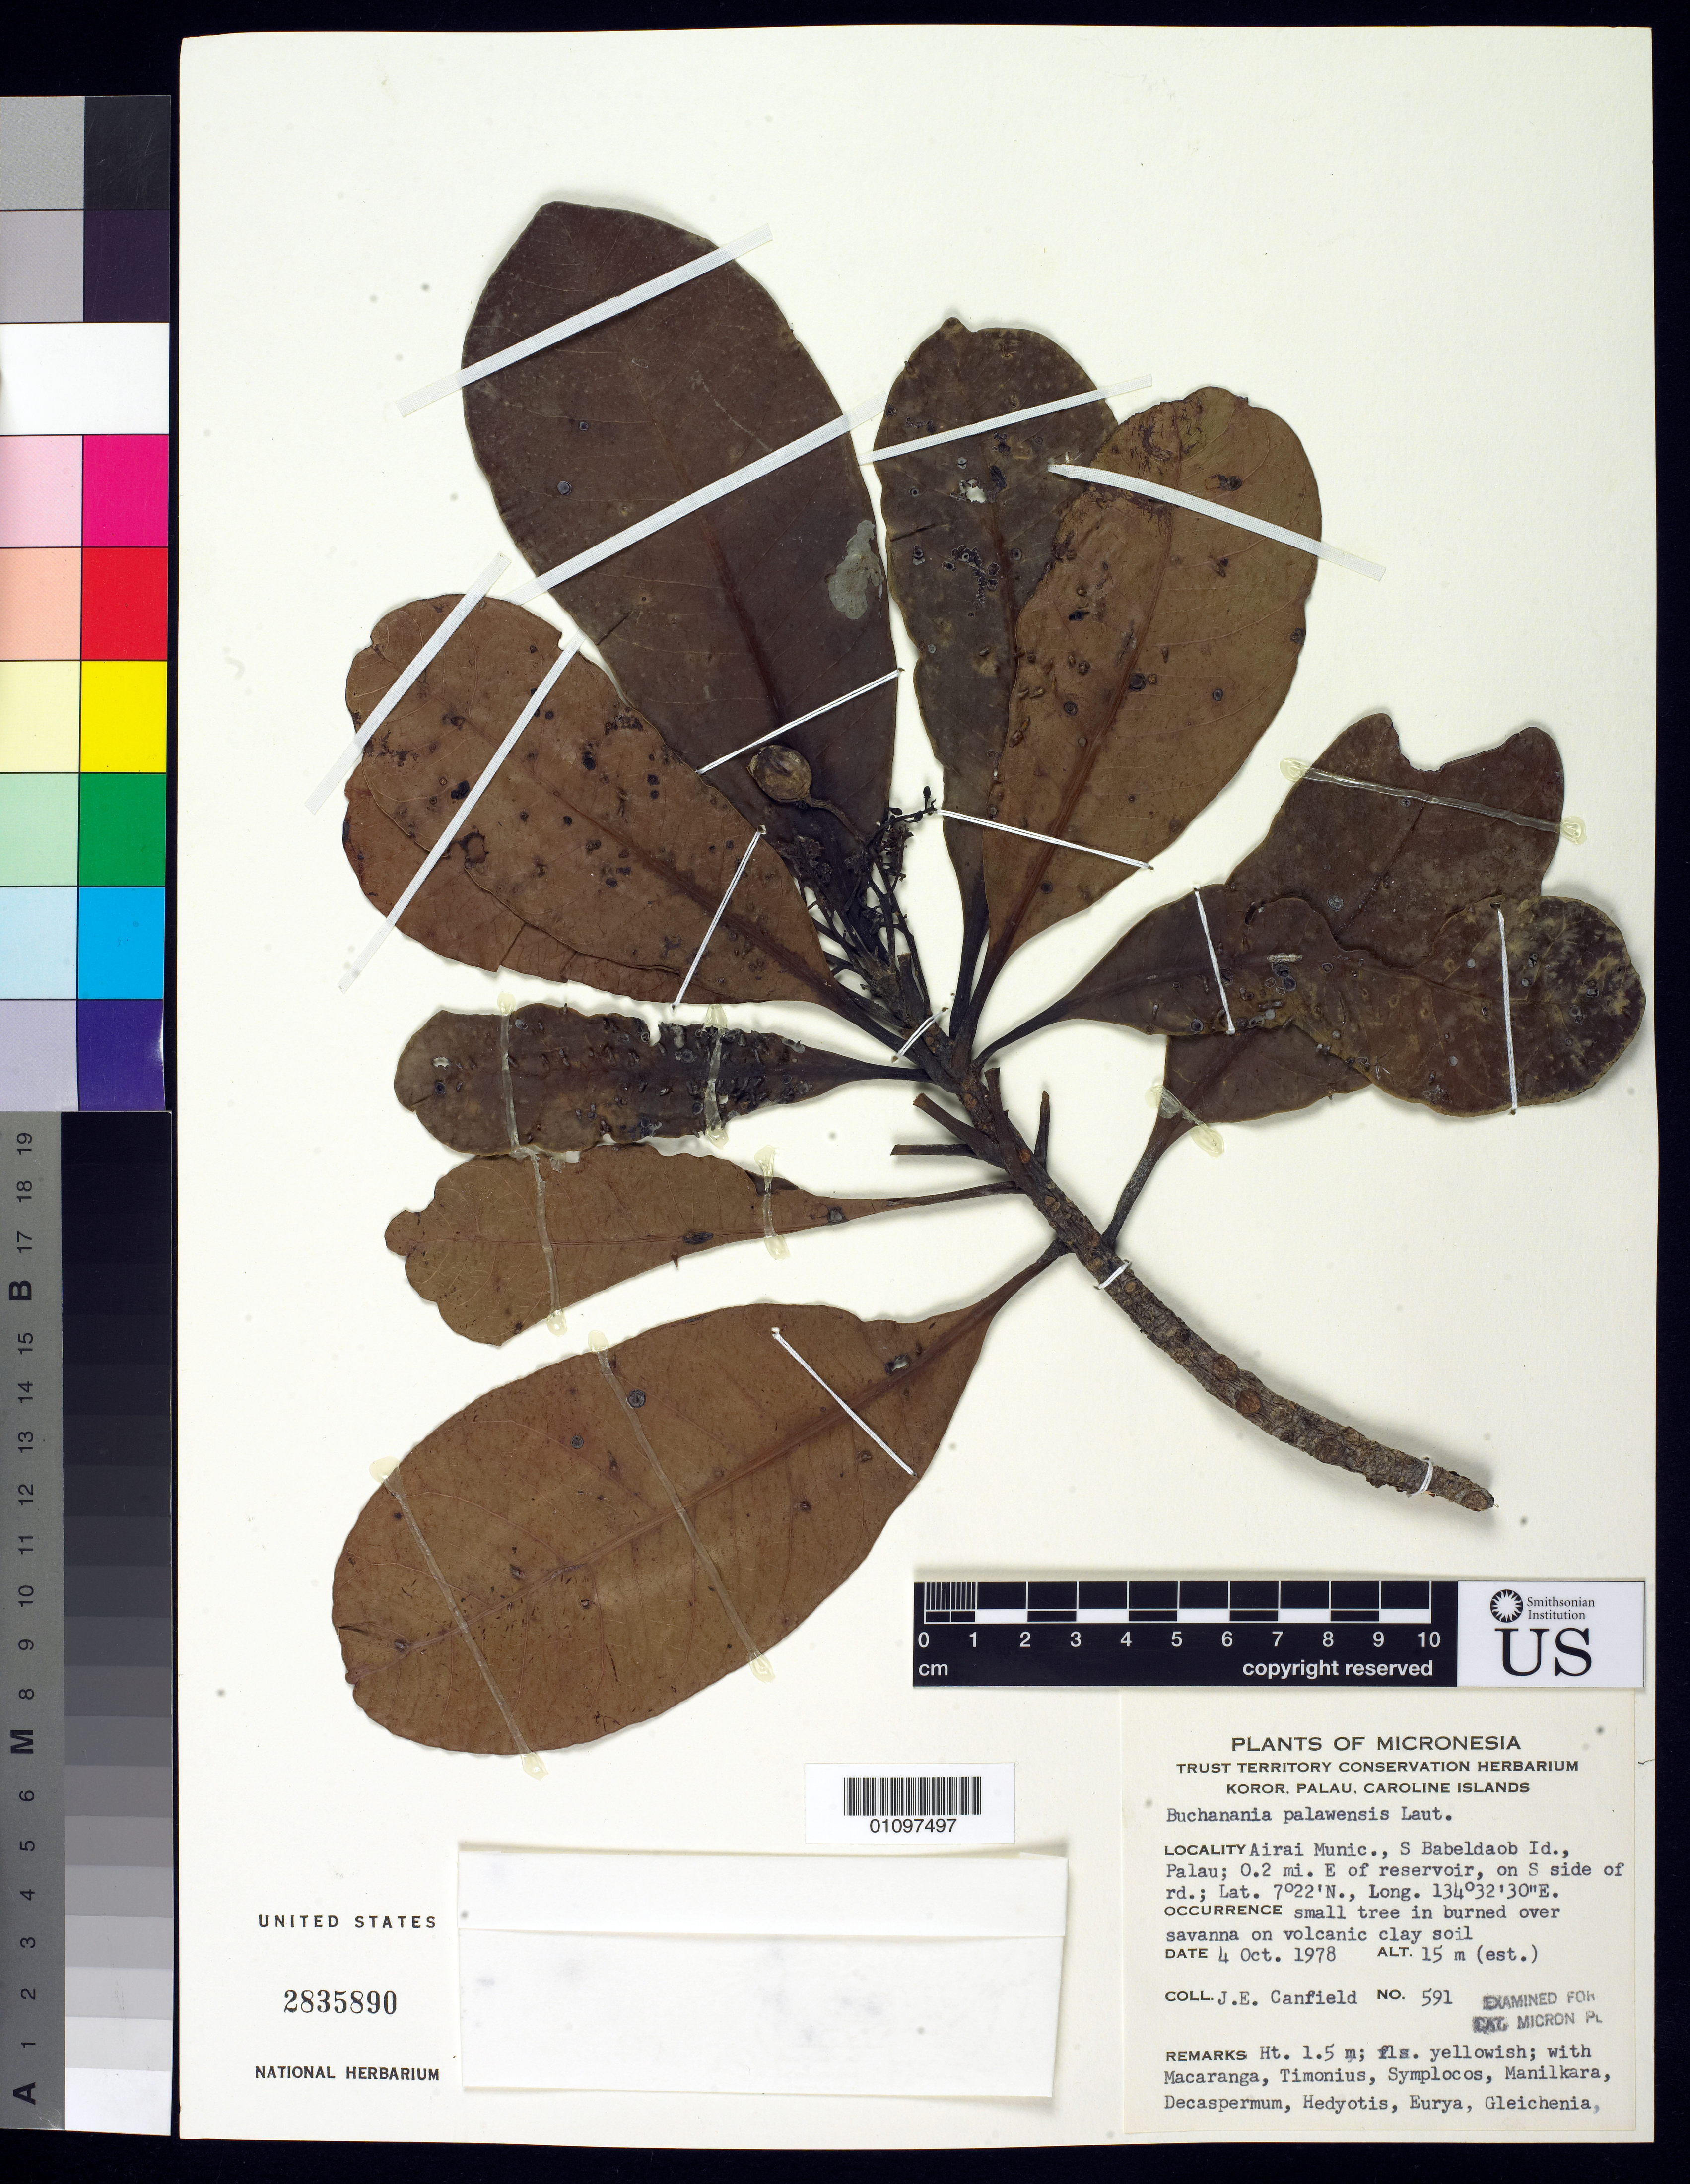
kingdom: Plantae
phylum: Tracheophyta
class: Magnoliopsida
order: Sapindales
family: Anacardiaceae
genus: Buchanania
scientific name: Buchanania palawensis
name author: Lauterb.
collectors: J. E. Canfield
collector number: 591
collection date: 1978-10-04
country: Palau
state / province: Airai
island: Babeldaob [Babelthuap]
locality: S Babeldaob Id., Palau; 0.2 mi. E of reservoir, on s side of rd.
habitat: in burned over savanna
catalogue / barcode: US 2835890